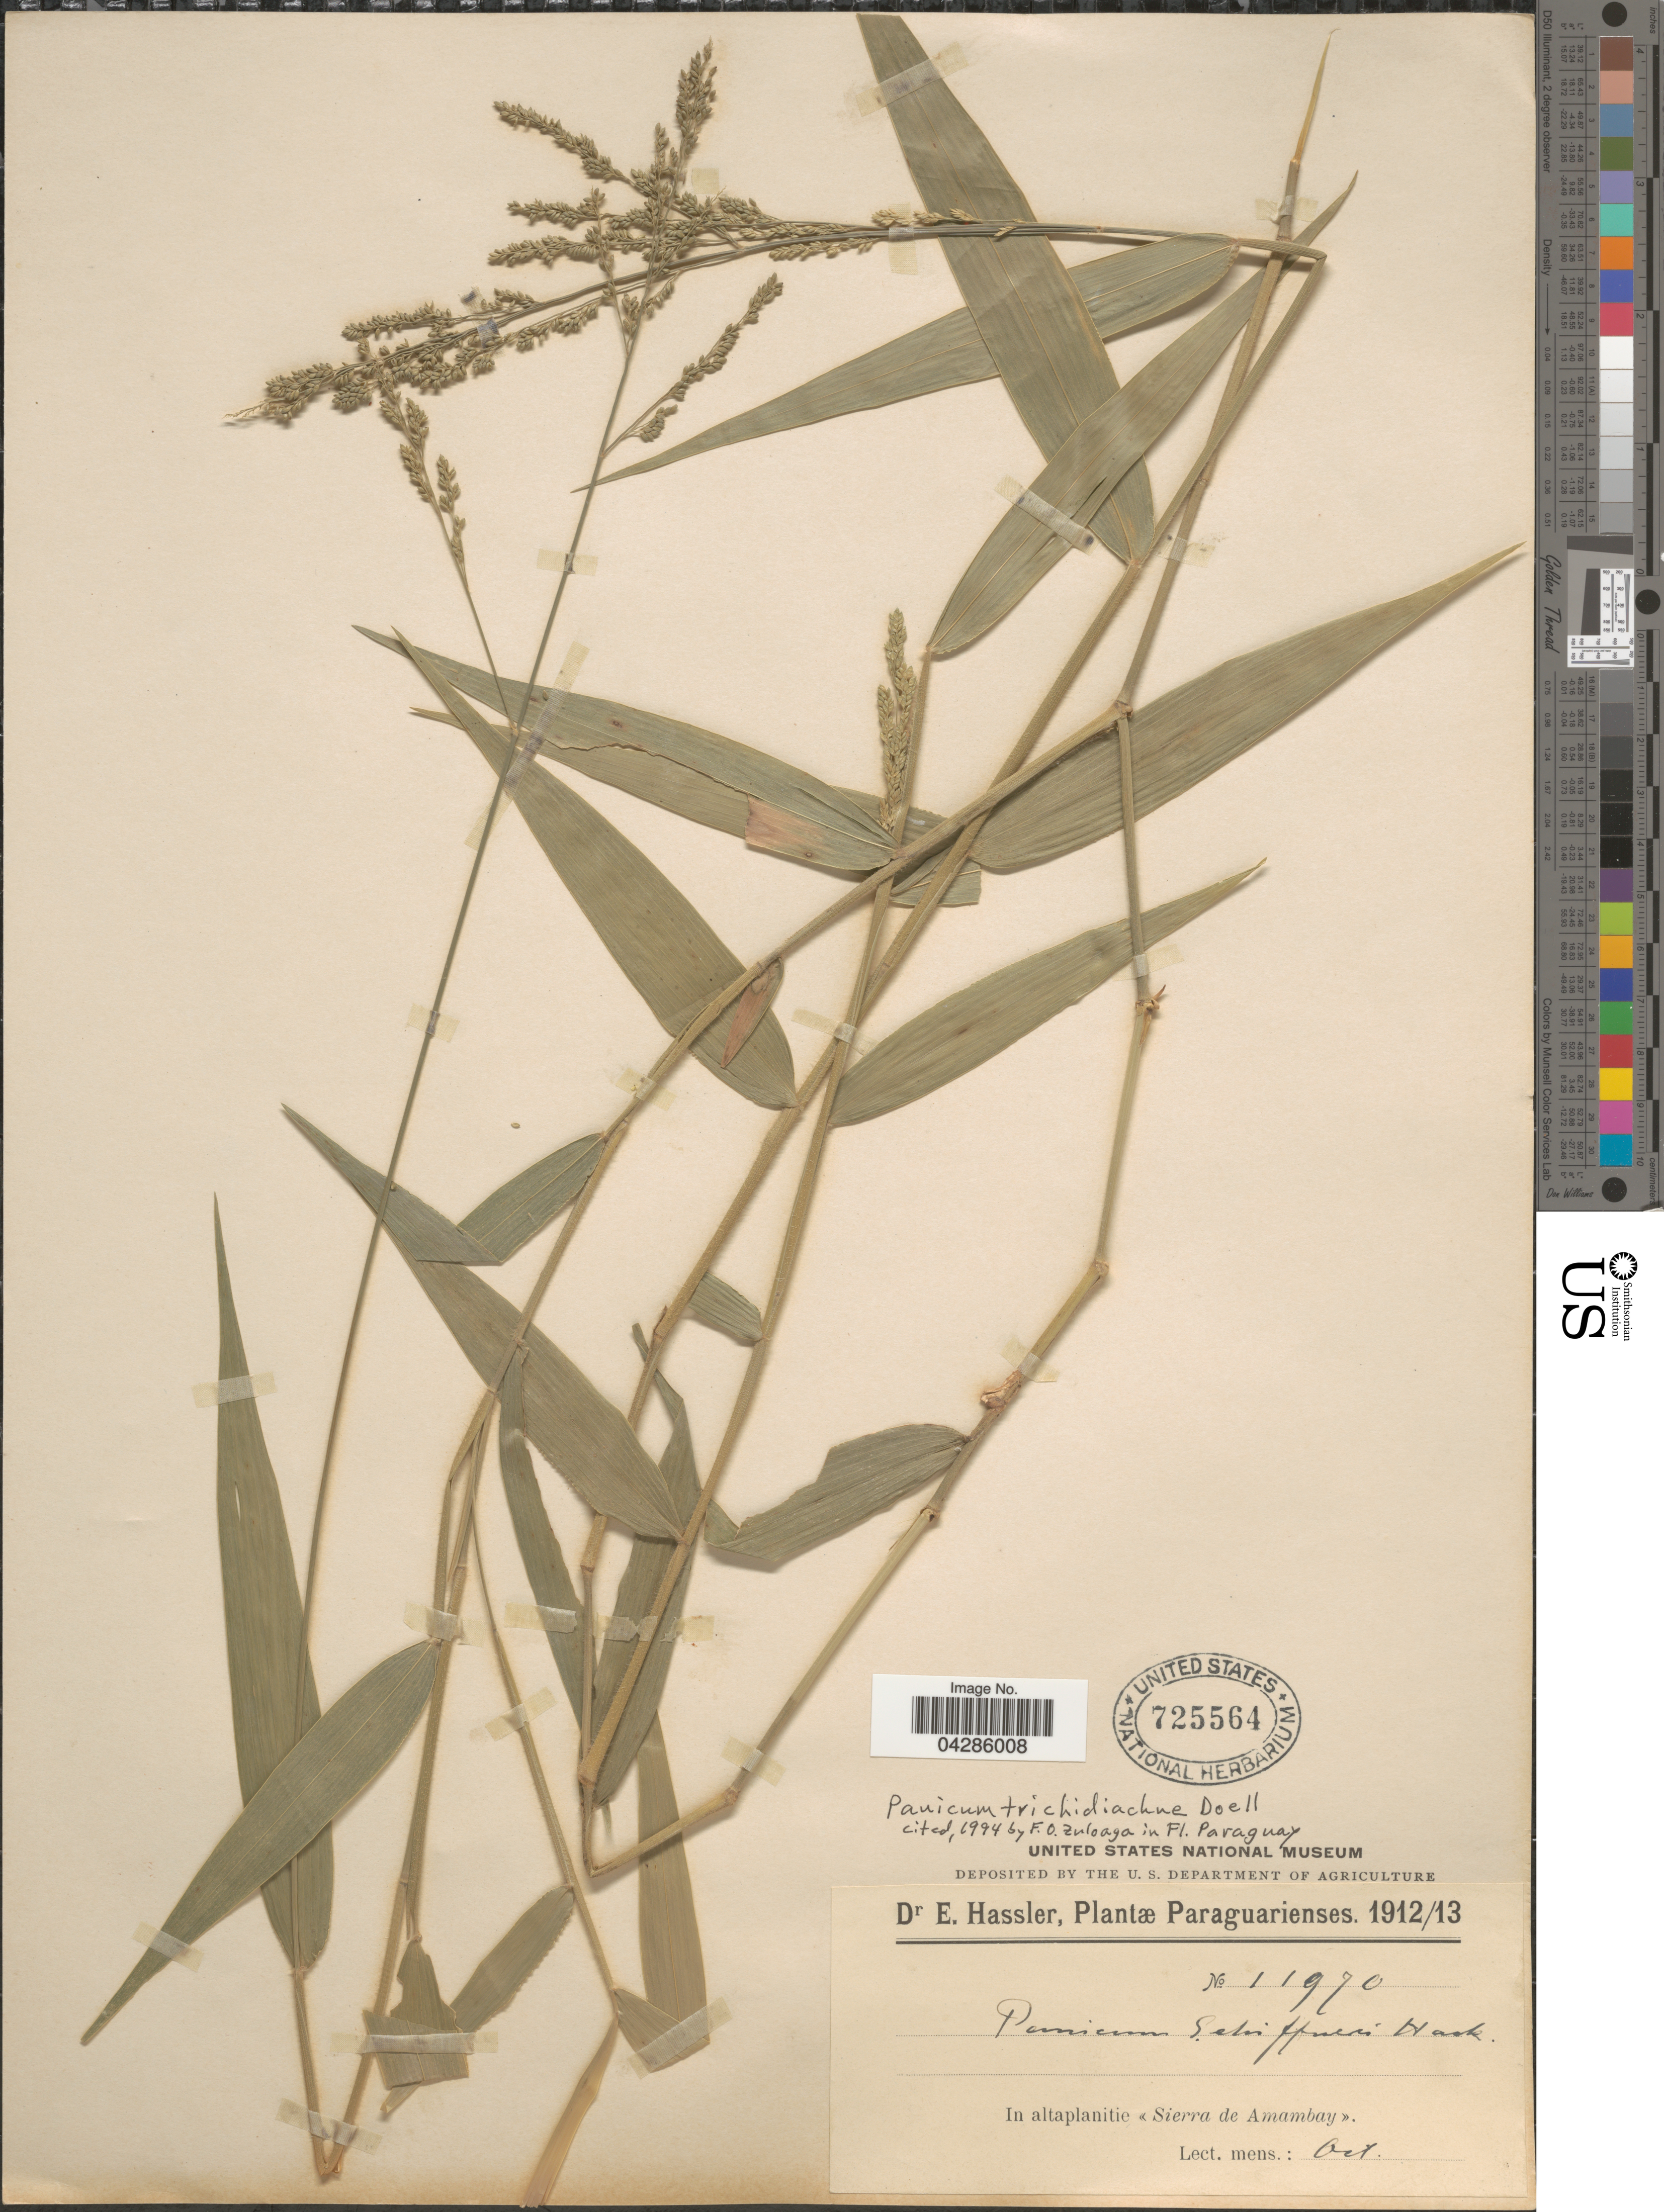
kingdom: Plantae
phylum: Tracheophyta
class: Liliopsida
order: Poales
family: Poaceae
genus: Morronea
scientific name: Morronea trichidiachnis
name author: (Döll) Zuloaga & Scataglini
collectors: E. Hassler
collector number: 11970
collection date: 1912-10/1913-10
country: Paraguay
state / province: Amambay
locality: Paraguarienses. In altaplanitie « Sierra de Amamabay ».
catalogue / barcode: US 725564